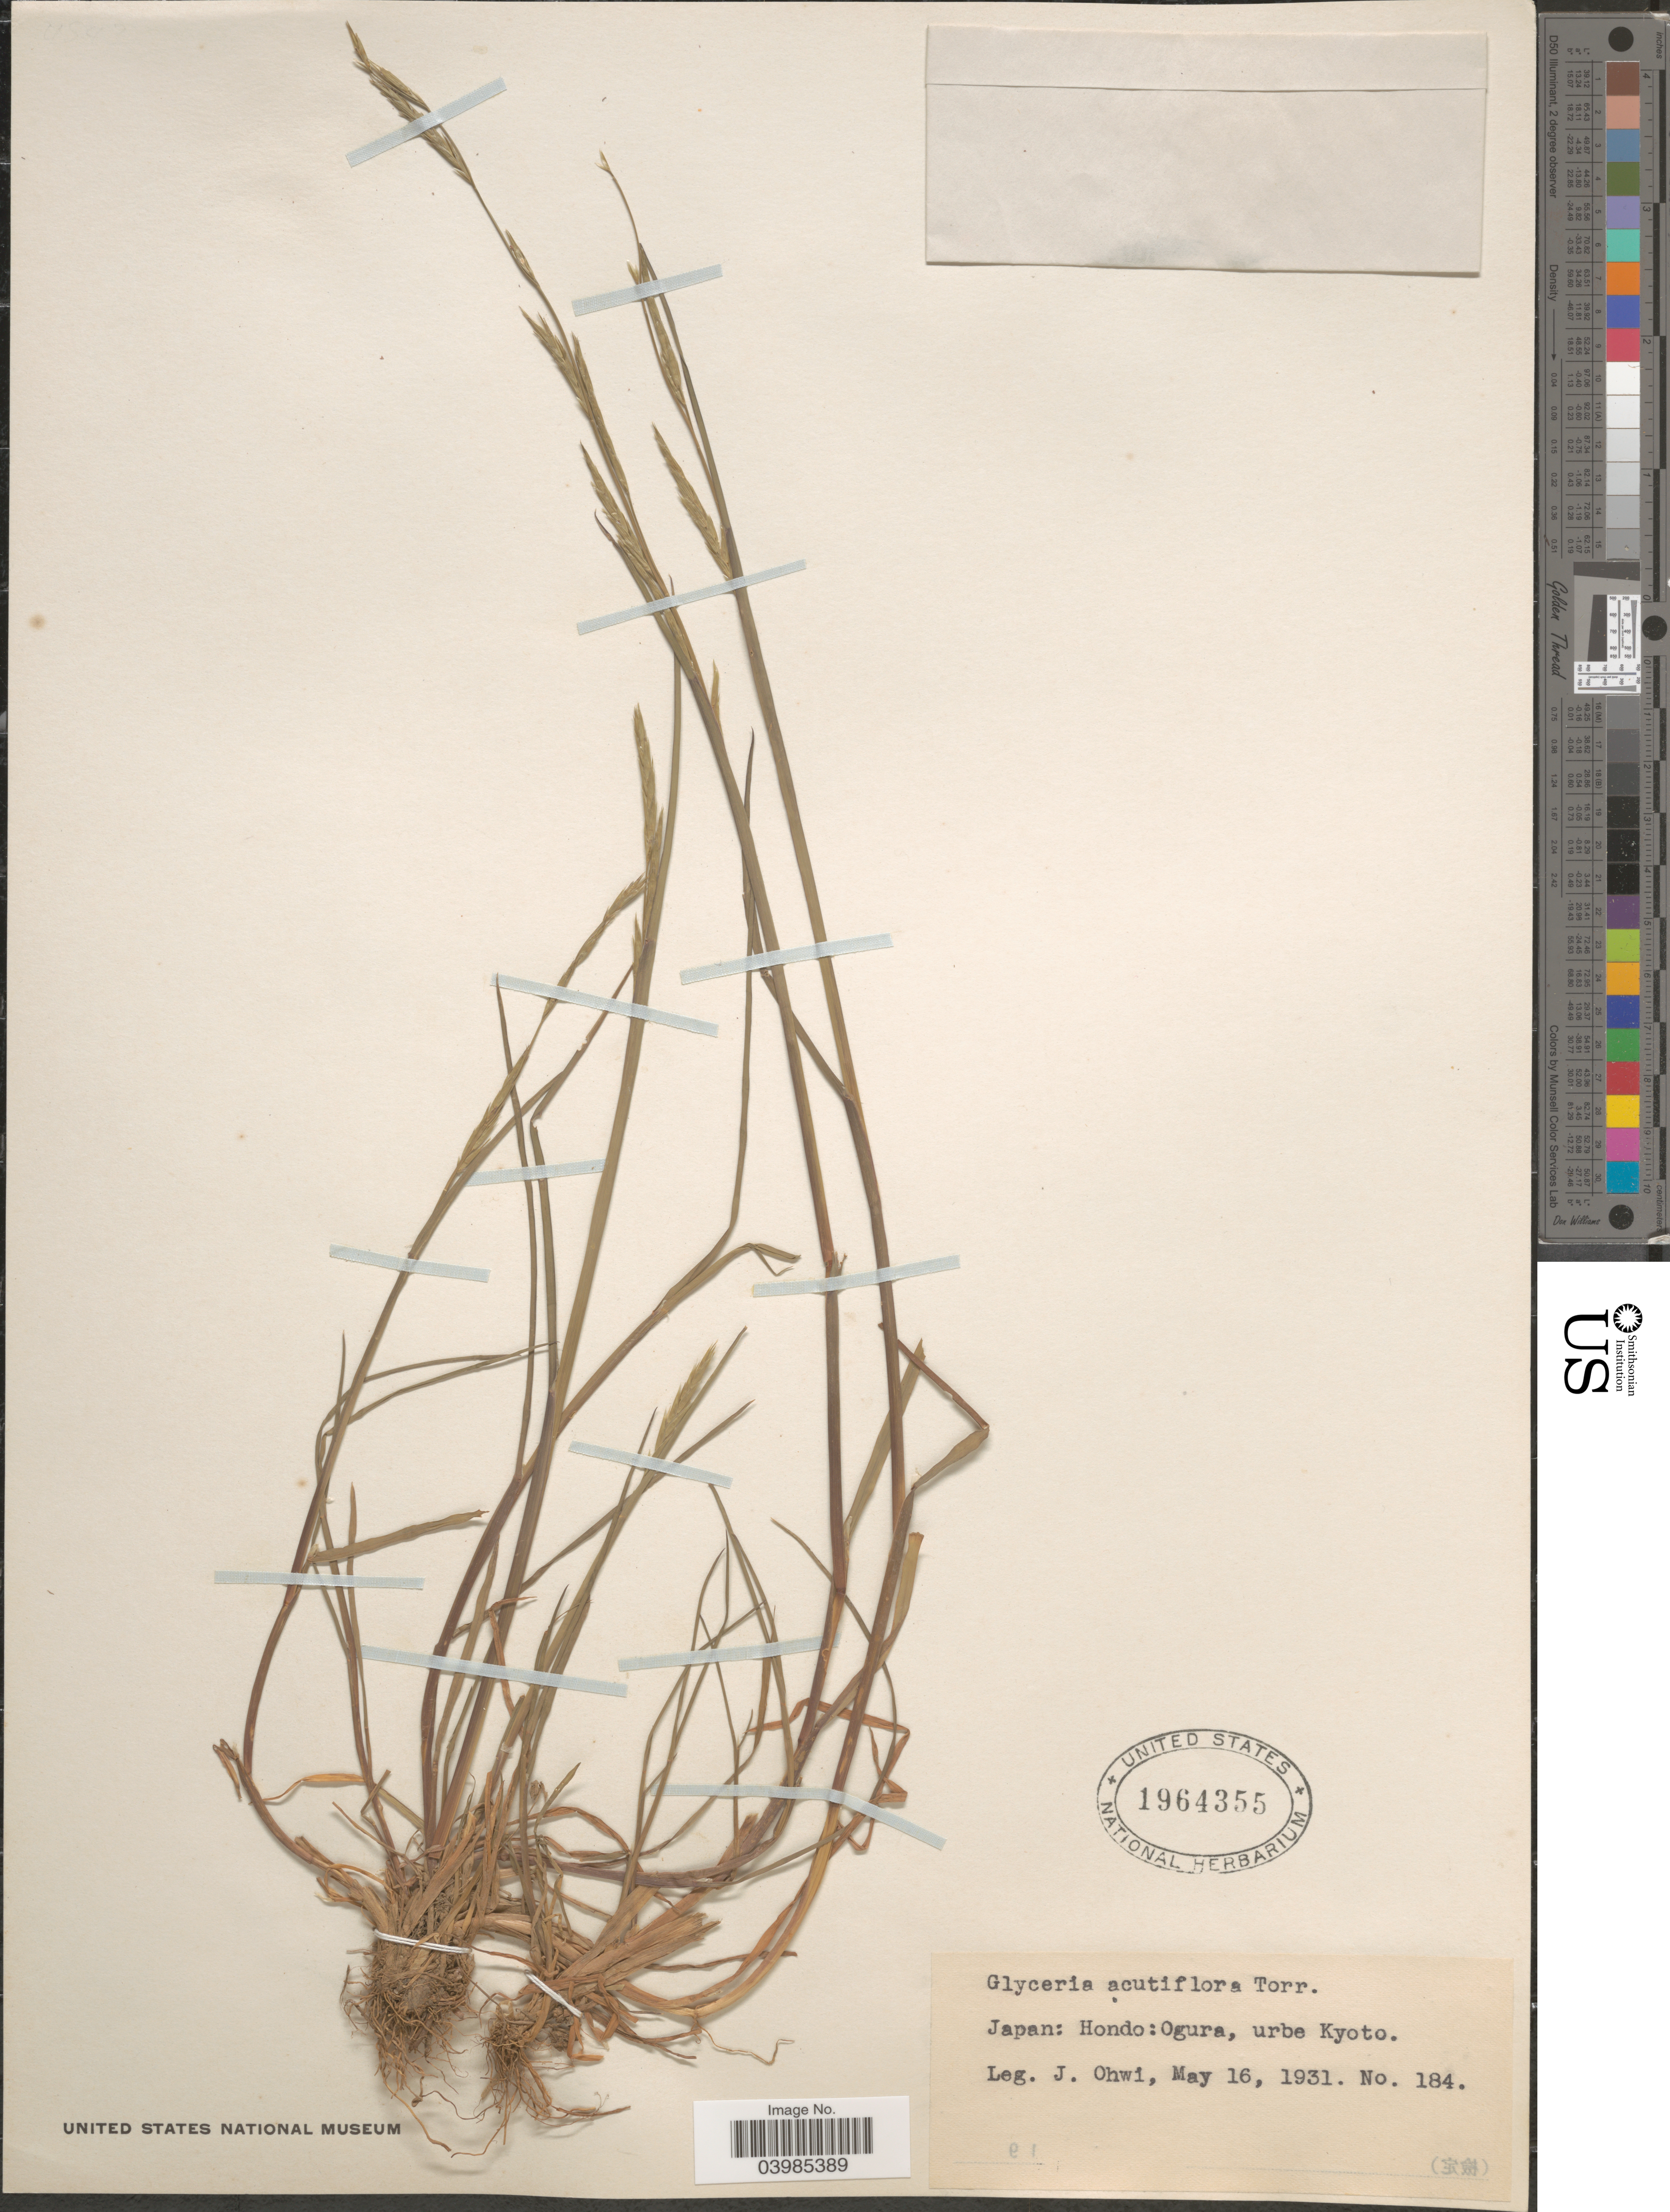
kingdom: Plantae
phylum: Tracheophyta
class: Liliopsida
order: Poales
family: Poaceae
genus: Glyceria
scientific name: Glyceria acutiflora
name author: Torr.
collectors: J. Ohwi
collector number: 184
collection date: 1931-05-16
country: Japan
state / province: Kyoto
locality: Hondo: Ogura, urbe Kyoto.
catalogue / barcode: US 1964355